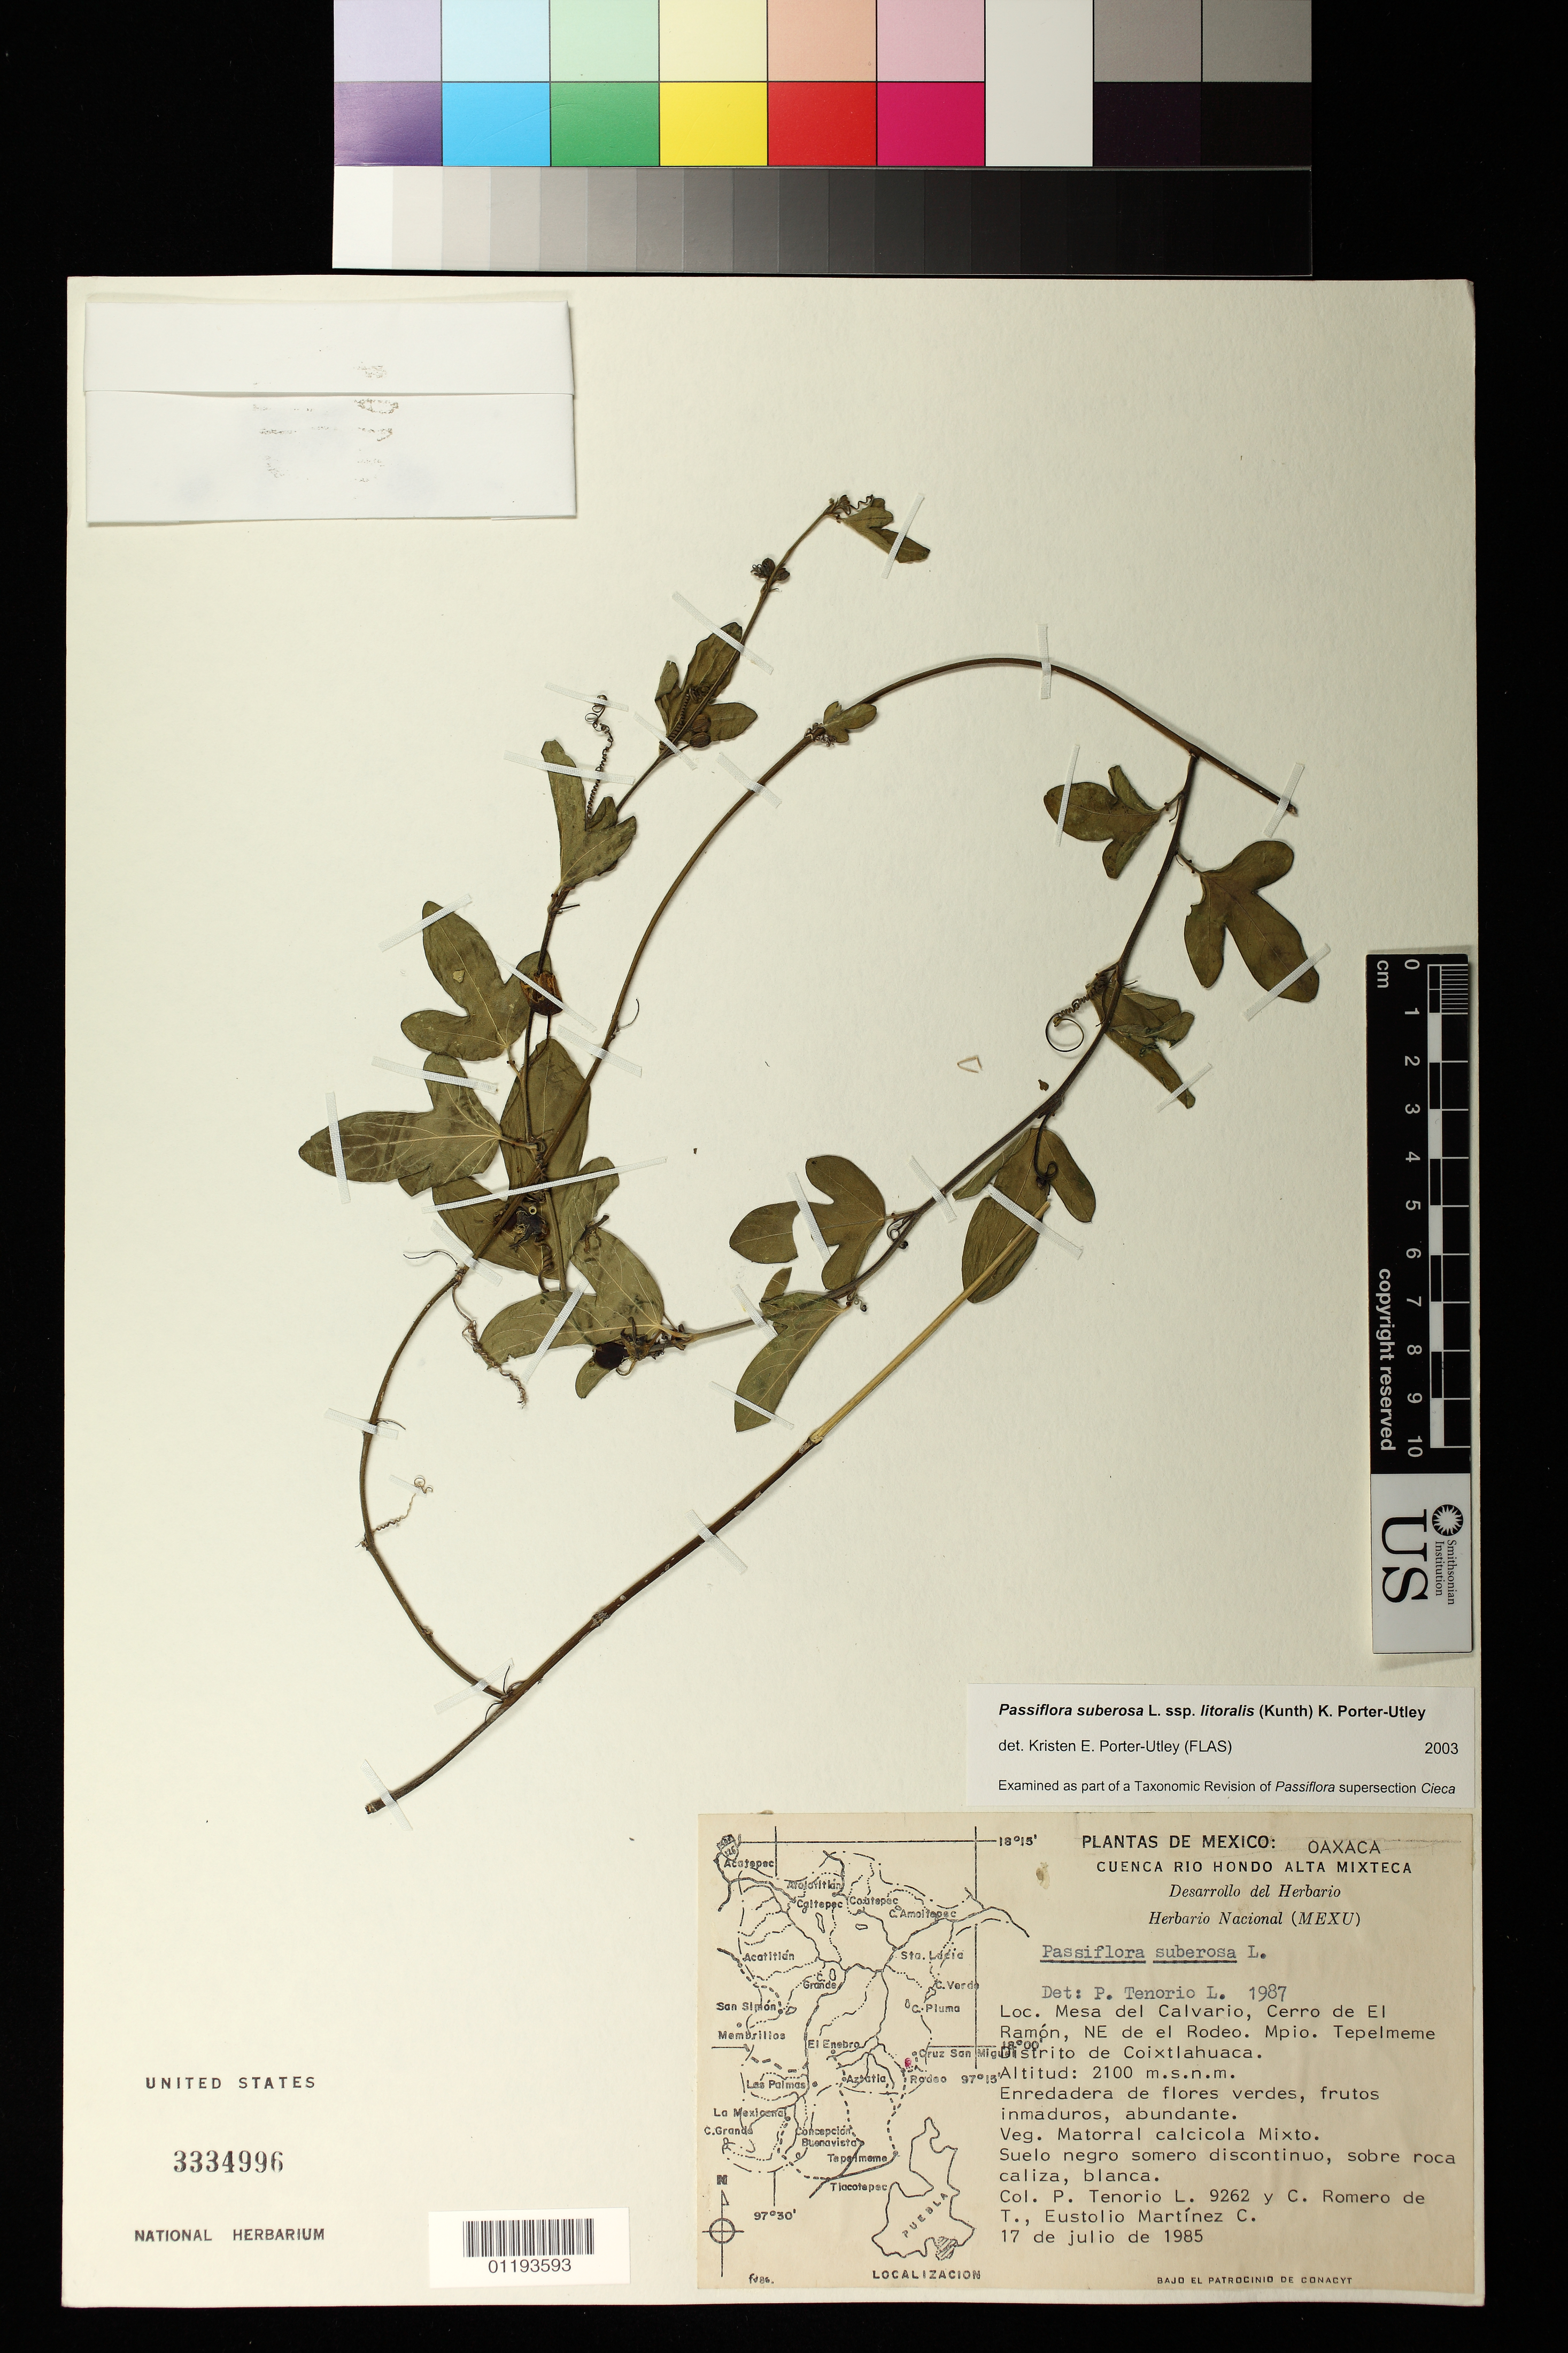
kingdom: Plantae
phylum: Tracheophyta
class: Magnoliopsida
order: Malpighiales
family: Passifloraceae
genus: Passiflora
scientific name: Passiflora suberosa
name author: L.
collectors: P. Tenorio L., C. Romero de T. & E. Martinez C.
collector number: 9262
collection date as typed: Jul 17 1985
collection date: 1985-07-17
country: Mexico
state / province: Oaxaca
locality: Mesa del Calvario, Cerro de El Ramon, NE de el Rodeo Mpio. Tepelmeme Distritio de Coixtlahuaca.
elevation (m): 2100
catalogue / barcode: US 3334996